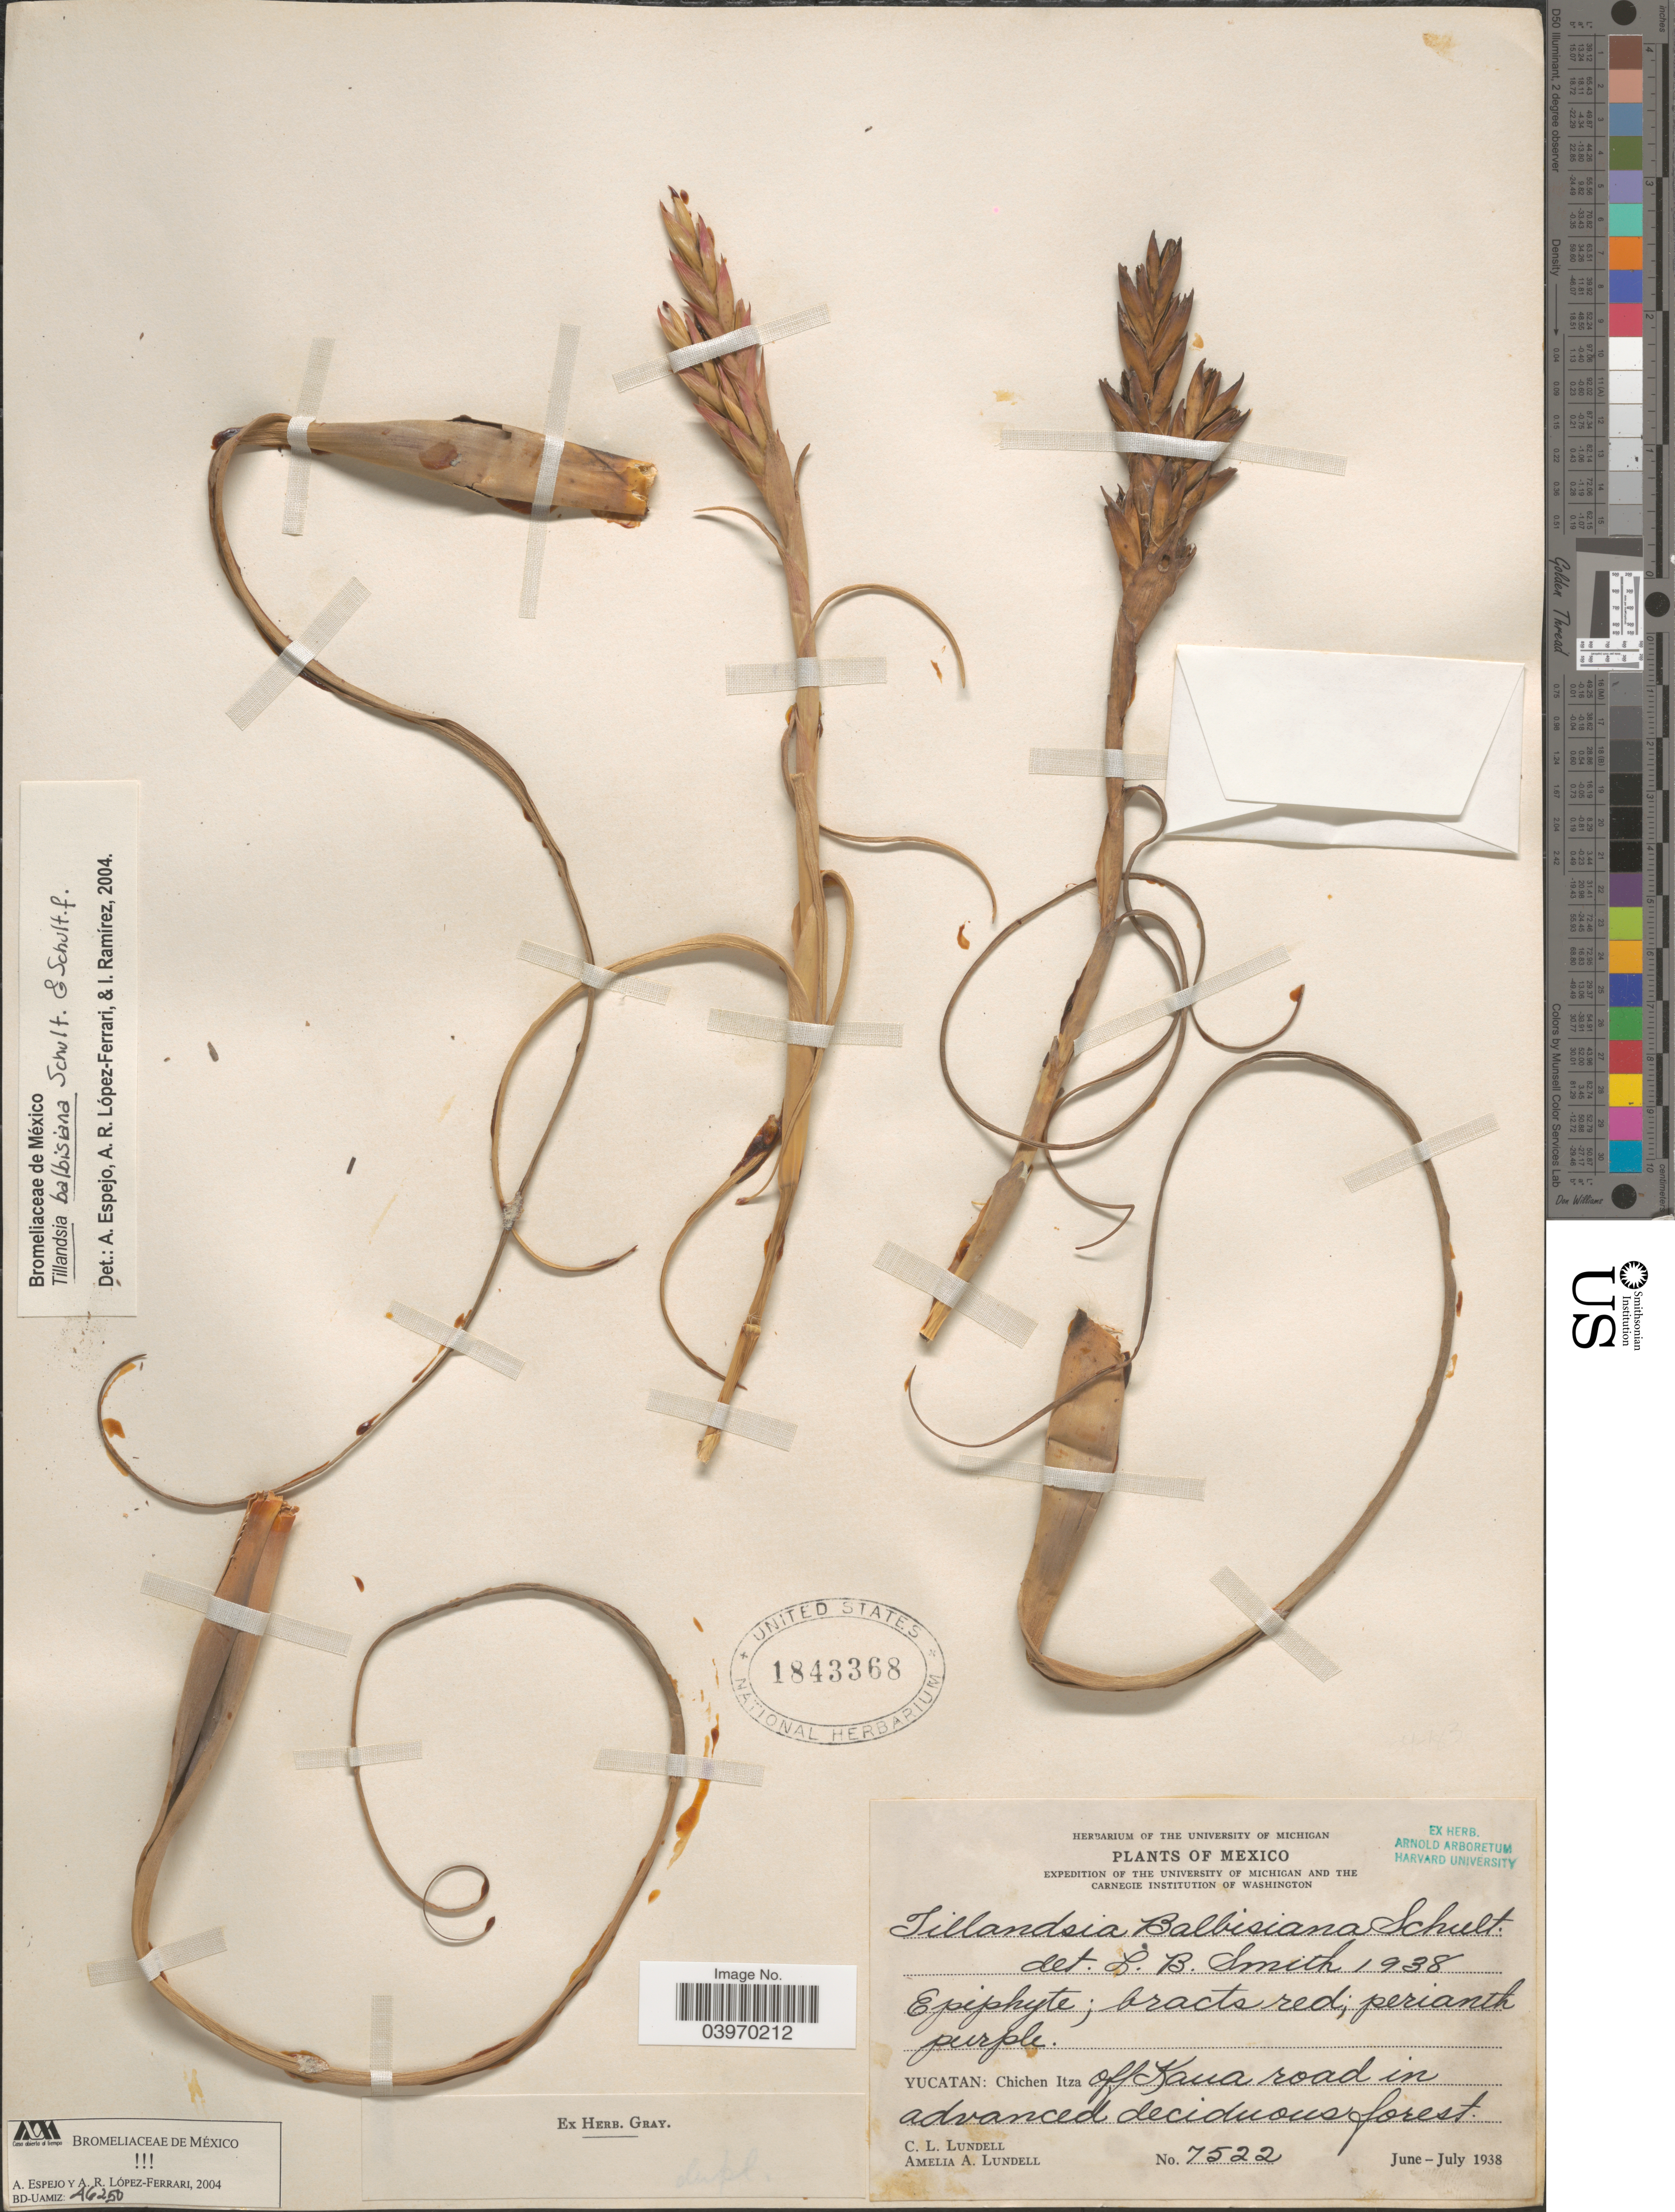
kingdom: Plantae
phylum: Tracheophyta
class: Liliopsida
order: Poales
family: Bromeliaceae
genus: Tillandsia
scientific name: Tillandsia balbisiana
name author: Schult. f.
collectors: C. L. Lundell & A. A. Lundell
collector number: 7522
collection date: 1938-06/1938-07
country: Mexico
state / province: Yucatán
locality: Chichen Itza off Kaua road.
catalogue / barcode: US 1843368